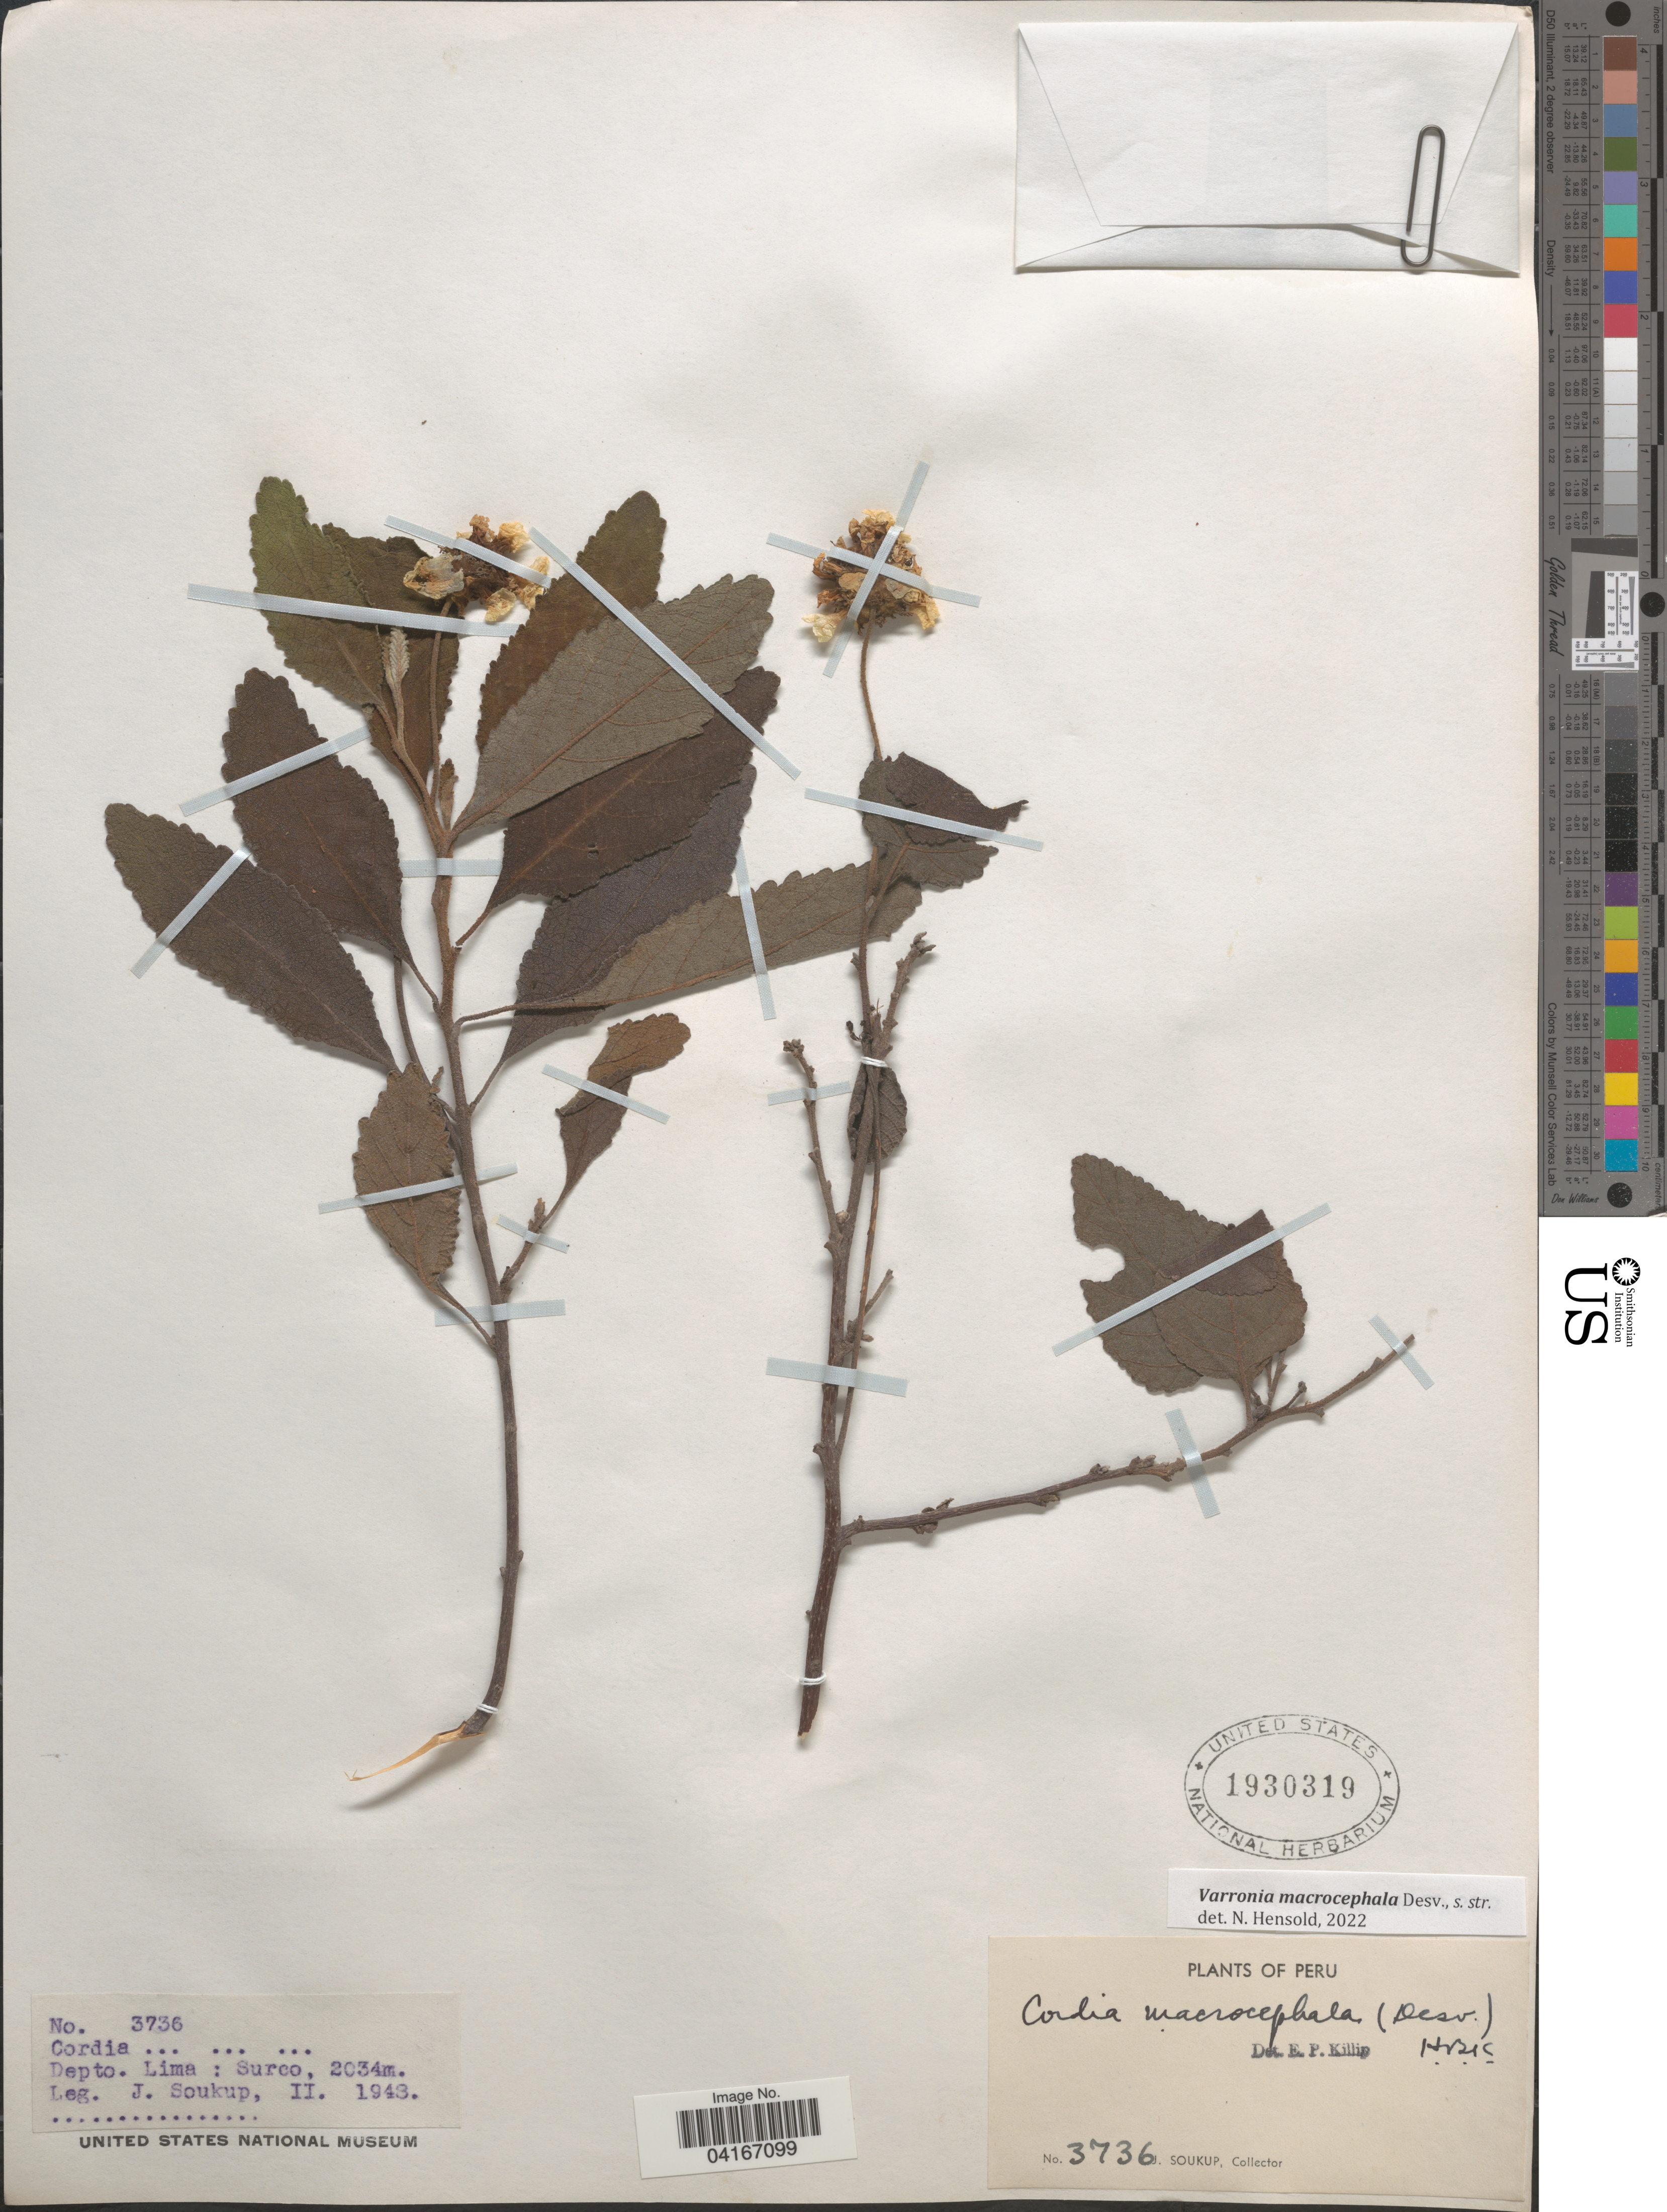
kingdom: Plantae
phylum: Tracheophyta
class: Magnoliopsida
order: Boraginales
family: Cordiaceae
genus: Varronia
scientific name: Varronia macrocephala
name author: Desv.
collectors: J. Soukup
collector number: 3736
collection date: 1943-02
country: Peru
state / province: Lima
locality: Depto. Lima : Surco.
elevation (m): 2034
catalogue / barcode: US 1930319